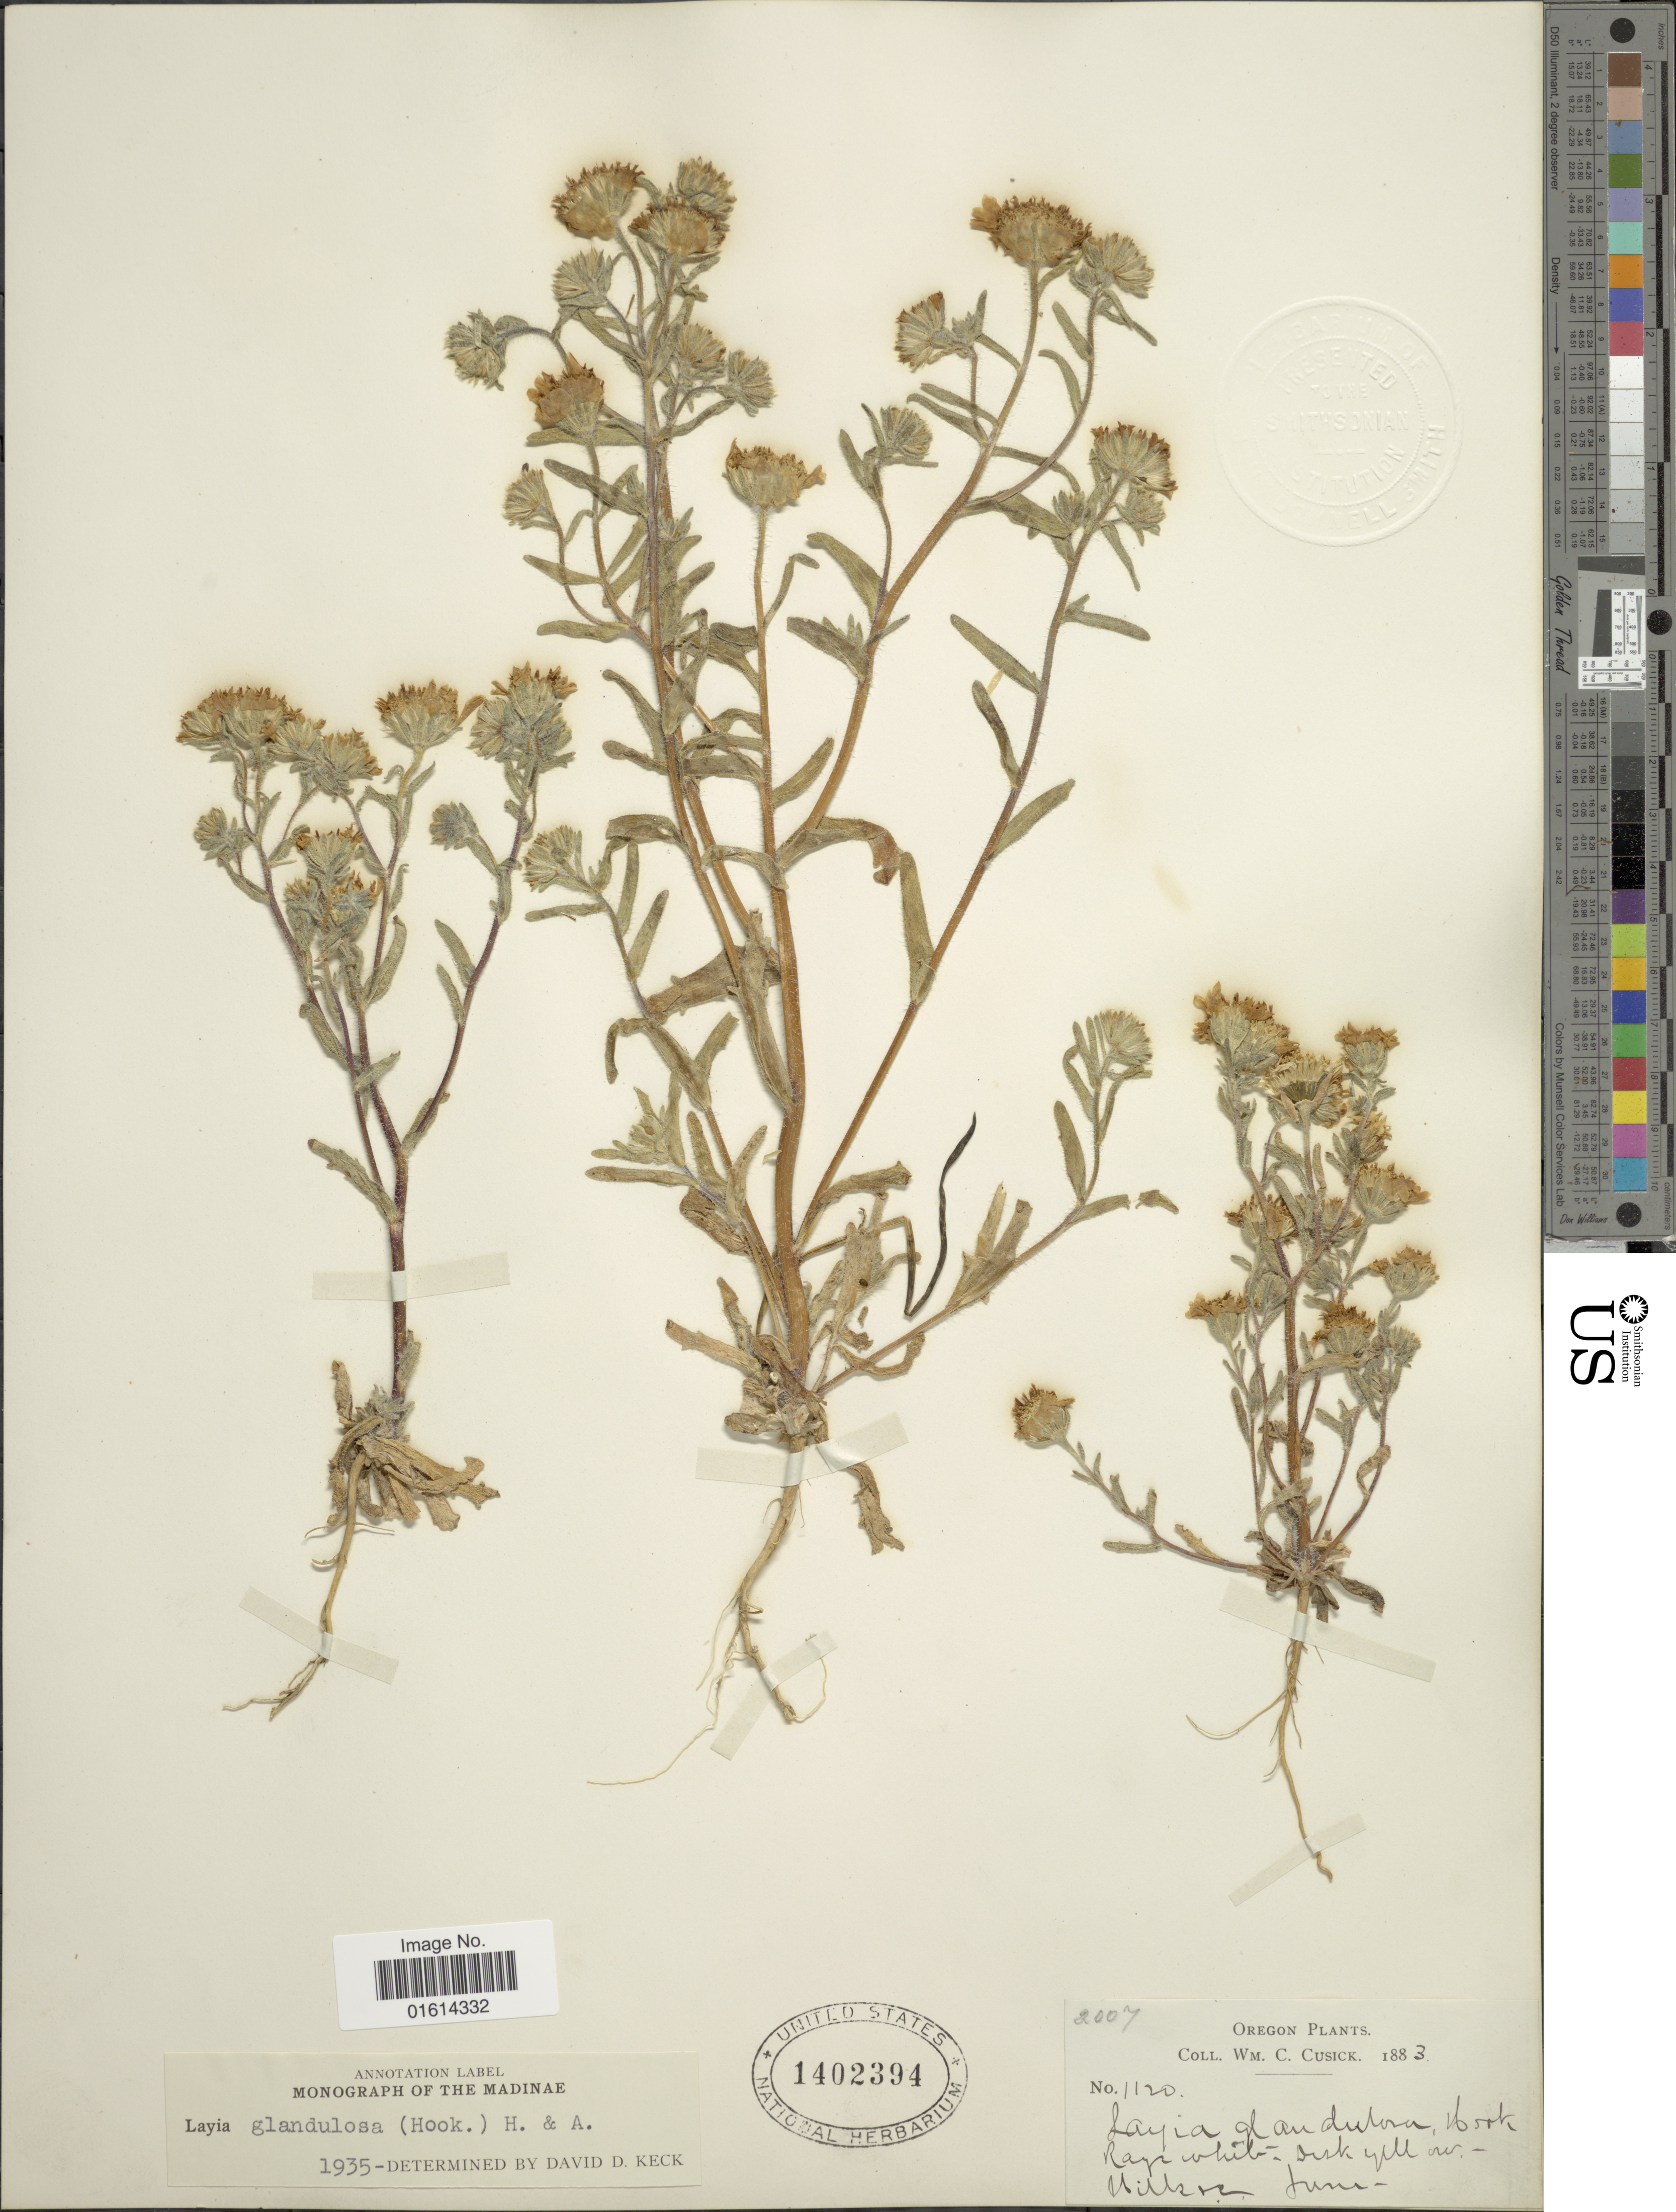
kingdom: Plantae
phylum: Tracheophyta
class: Magnoliopsida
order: Asterales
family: Asteraceae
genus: Layia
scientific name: Layia glandulosa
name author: Hook. & Arn.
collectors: W. C. Cusick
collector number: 1120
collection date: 1883-06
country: United States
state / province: Oregon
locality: Hillsor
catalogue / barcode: US 1402394